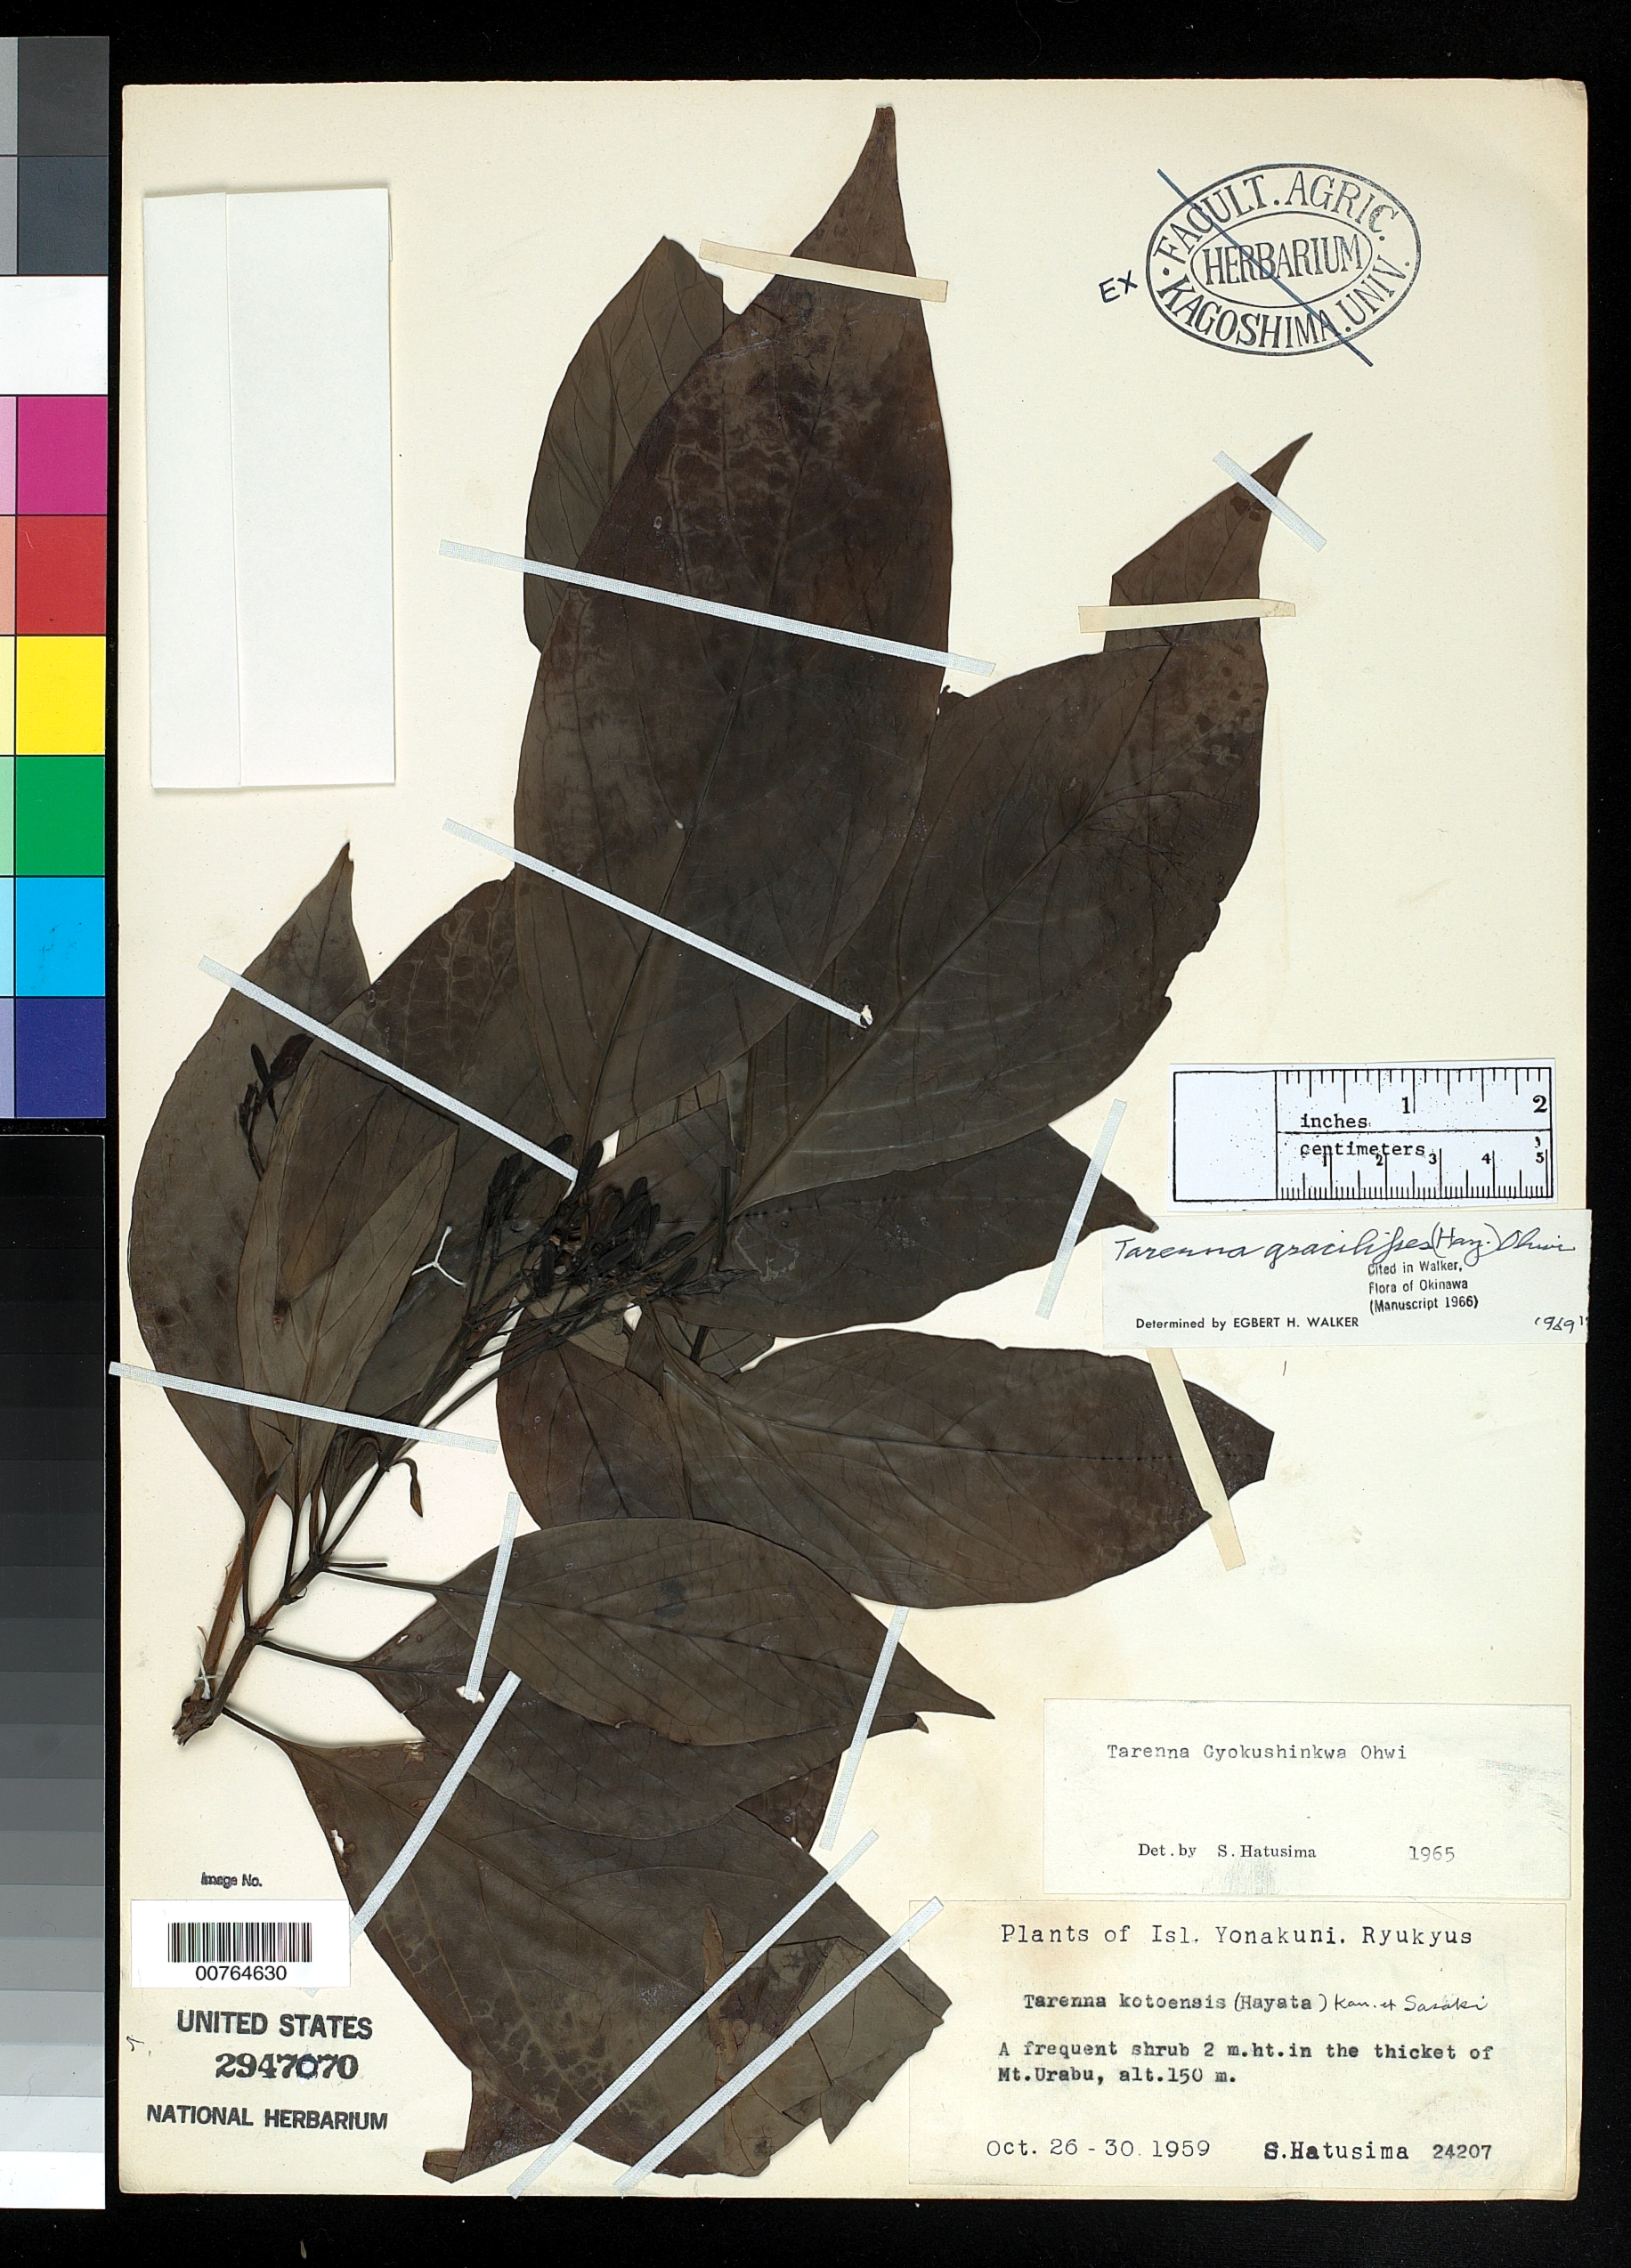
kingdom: Plantae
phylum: Tracheophyta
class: Magnoliopsida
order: Gentianales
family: Rubiaceae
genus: Tarenna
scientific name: Tarenna gracilipes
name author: (Hayata) Ohwi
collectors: S. Hatusima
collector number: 24207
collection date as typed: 26 Oct 1959 to 30 Oct 1959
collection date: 1959-10-26/1959-10-30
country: Japan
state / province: Okinawa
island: Ryukyu Is.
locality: Mt. Urabu, Yonakuni Island.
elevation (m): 150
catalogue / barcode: US 2947070